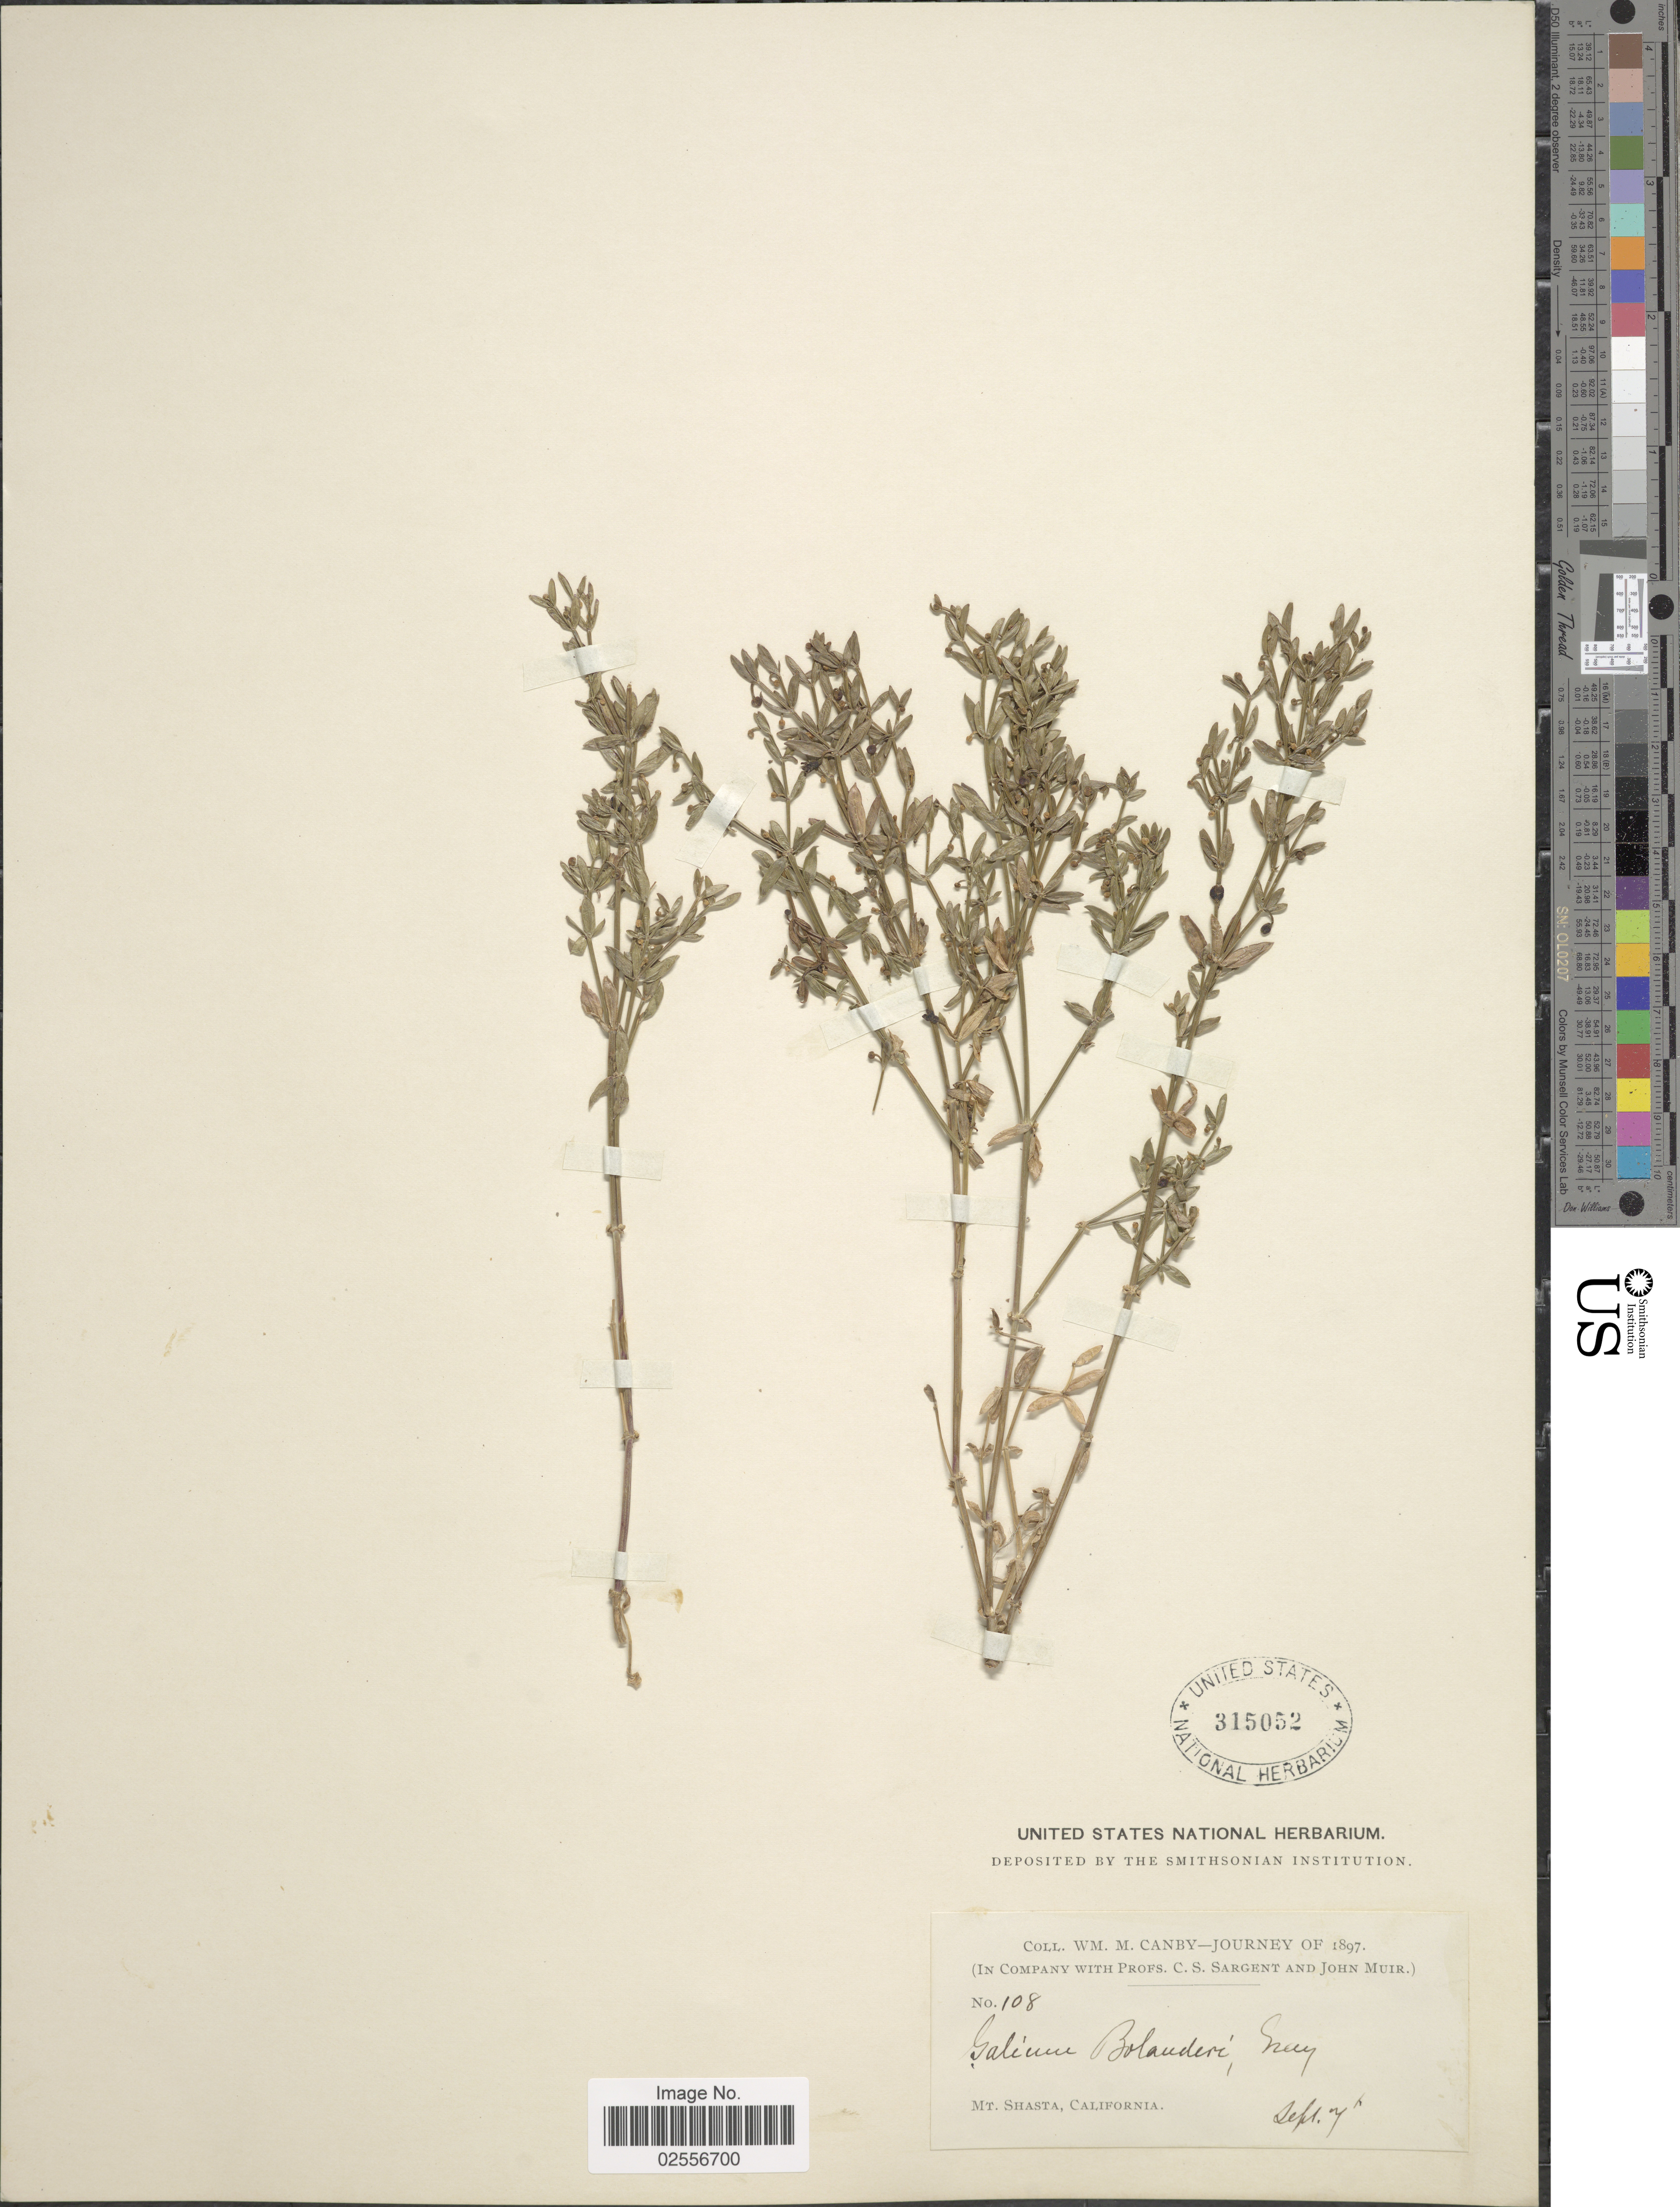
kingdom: Plantae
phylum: Tracheophyta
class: Magnoliopsida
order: Gentianales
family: Rubiaceae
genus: Galium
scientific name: Galium bolanderi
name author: A. Gray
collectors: W. M. Canby, C. S. Sargent & J. Muir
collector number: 108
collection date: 1897-09-07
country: United States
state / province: California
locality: Mt. Shasta.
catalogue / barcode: US 315052